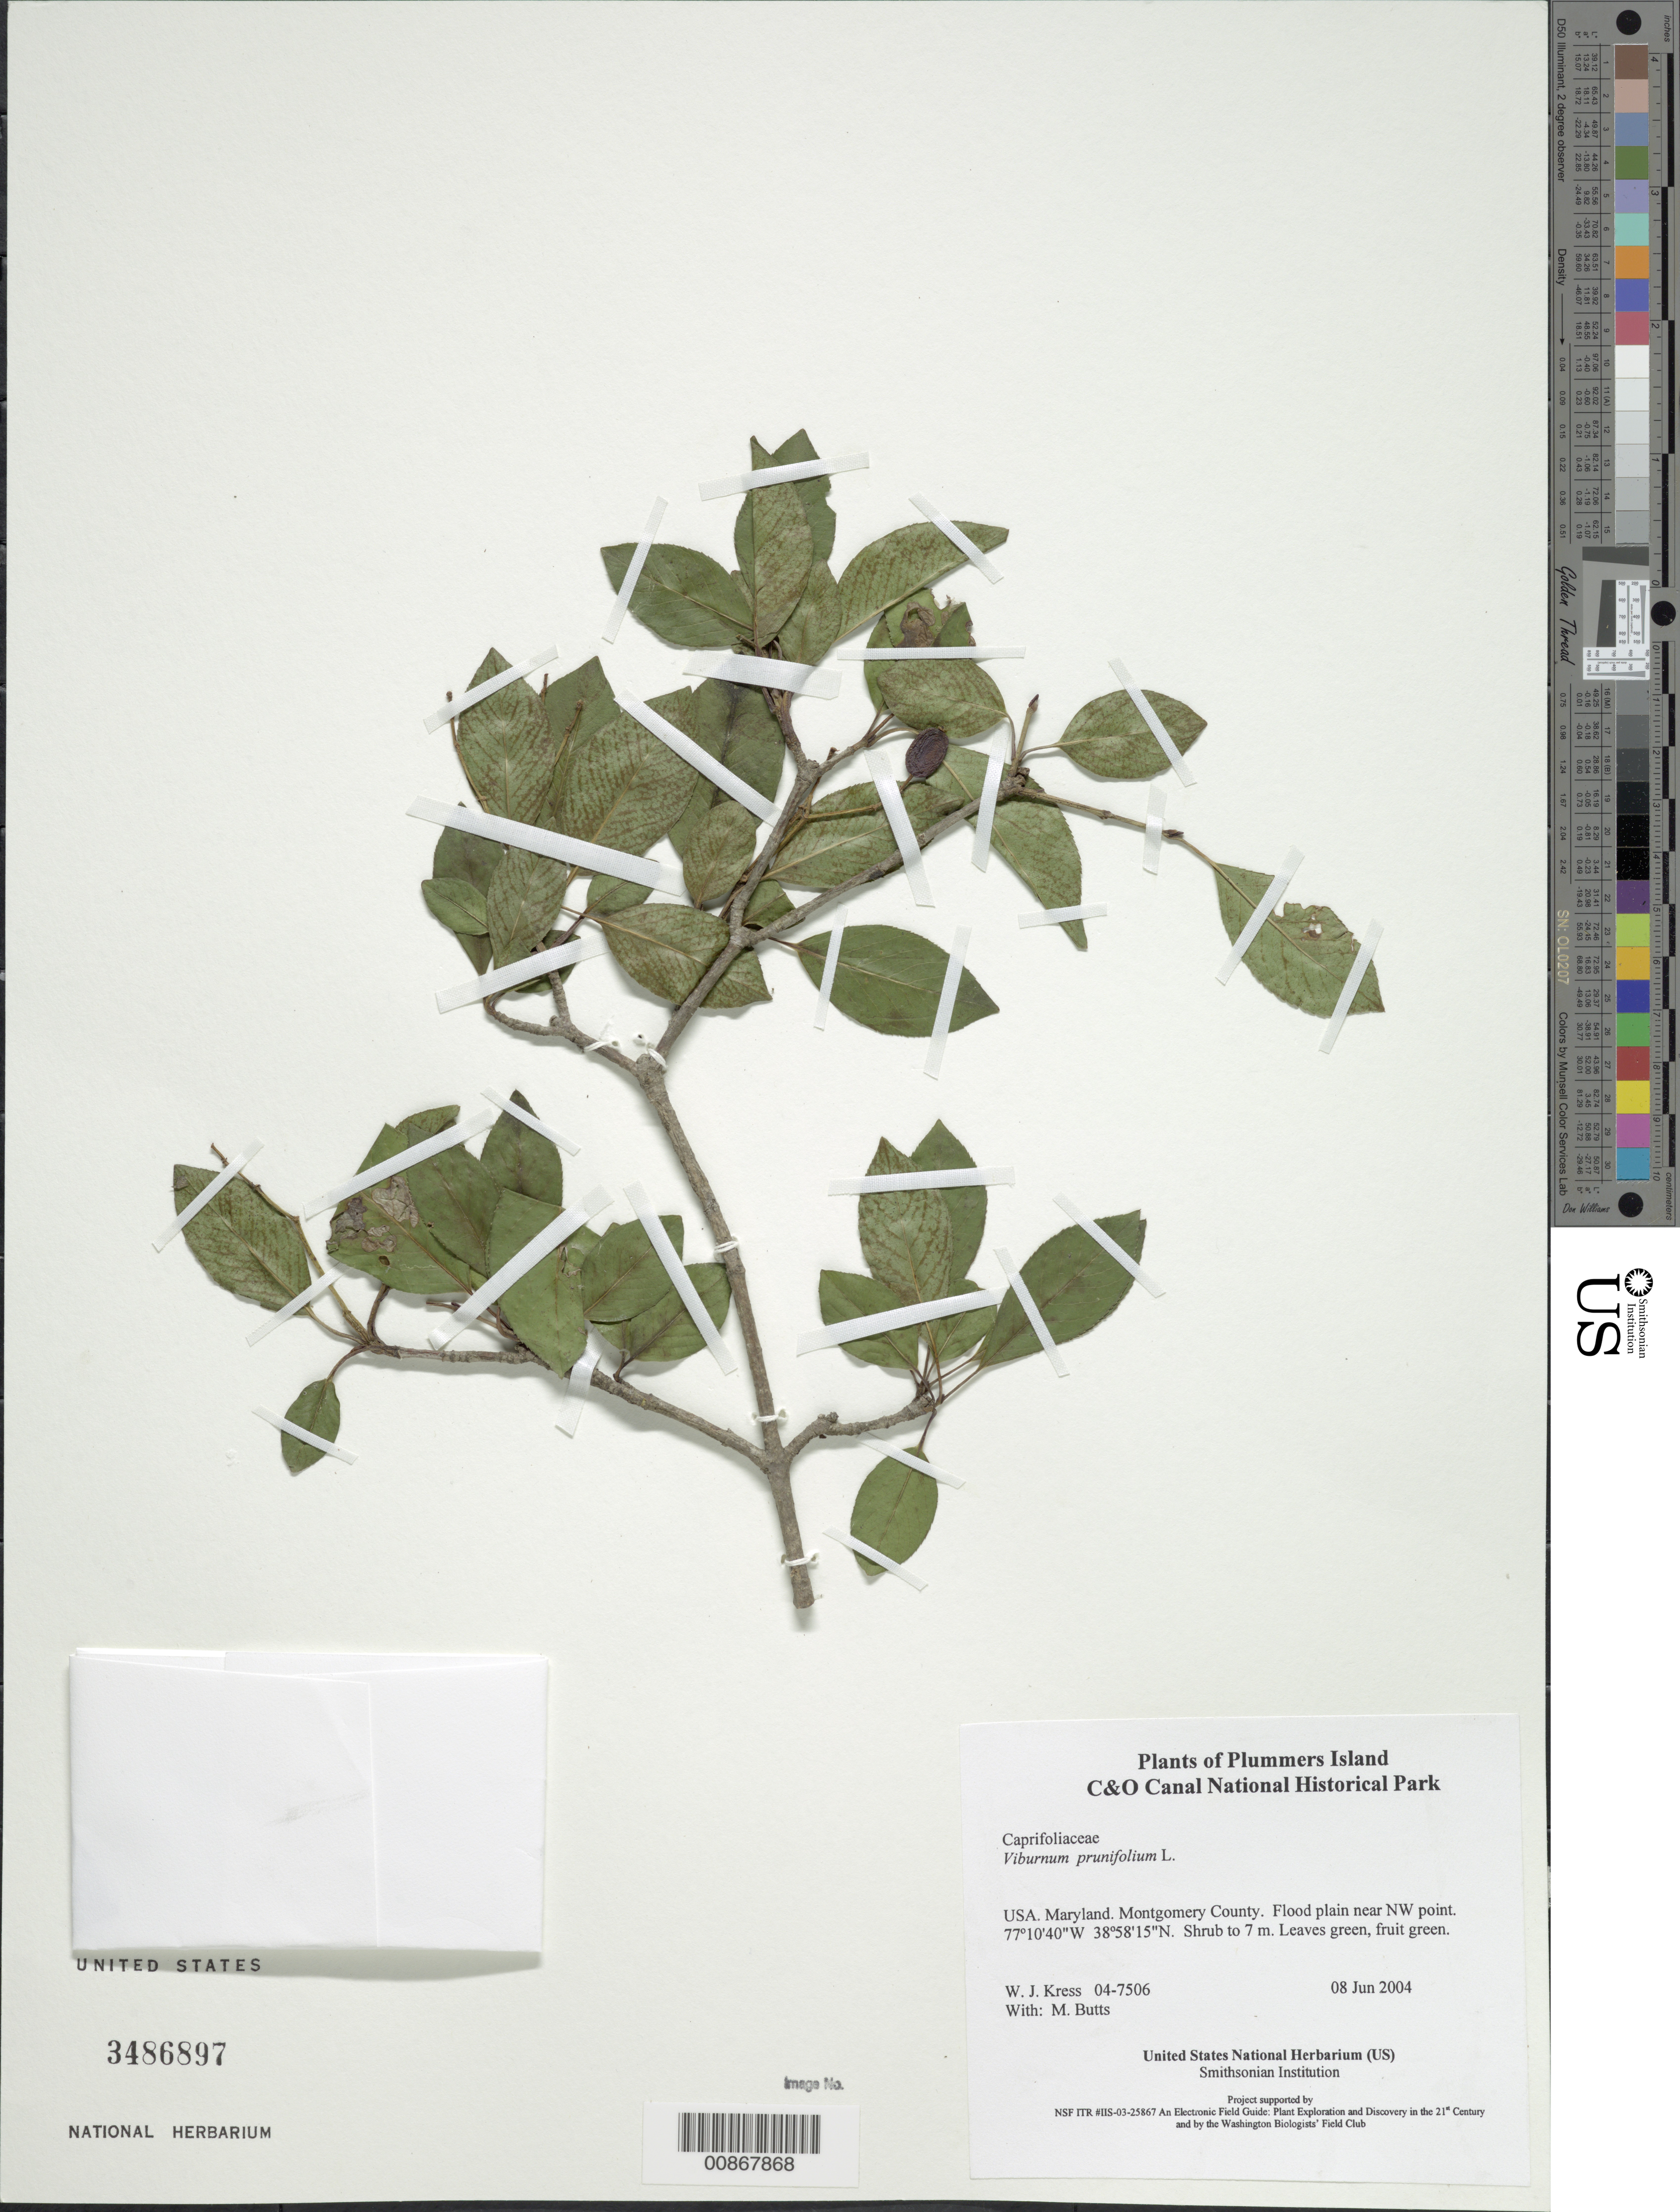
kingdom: Plantae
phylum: Tracheophyta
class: Magnoliopsida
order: Dipsacales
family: Viburnaceae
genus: Viburnum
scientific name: Viburnum prunifolium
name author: L.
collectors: W. J. Kress & M. B. Butts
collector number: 04-7506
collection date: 2004-06-08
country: United States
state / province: Maryland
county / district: Montgomery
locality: Chesapeake and Ohio Canal National Historical Park, Plummers Island, flood plain near NW point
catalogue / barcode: US 3486897